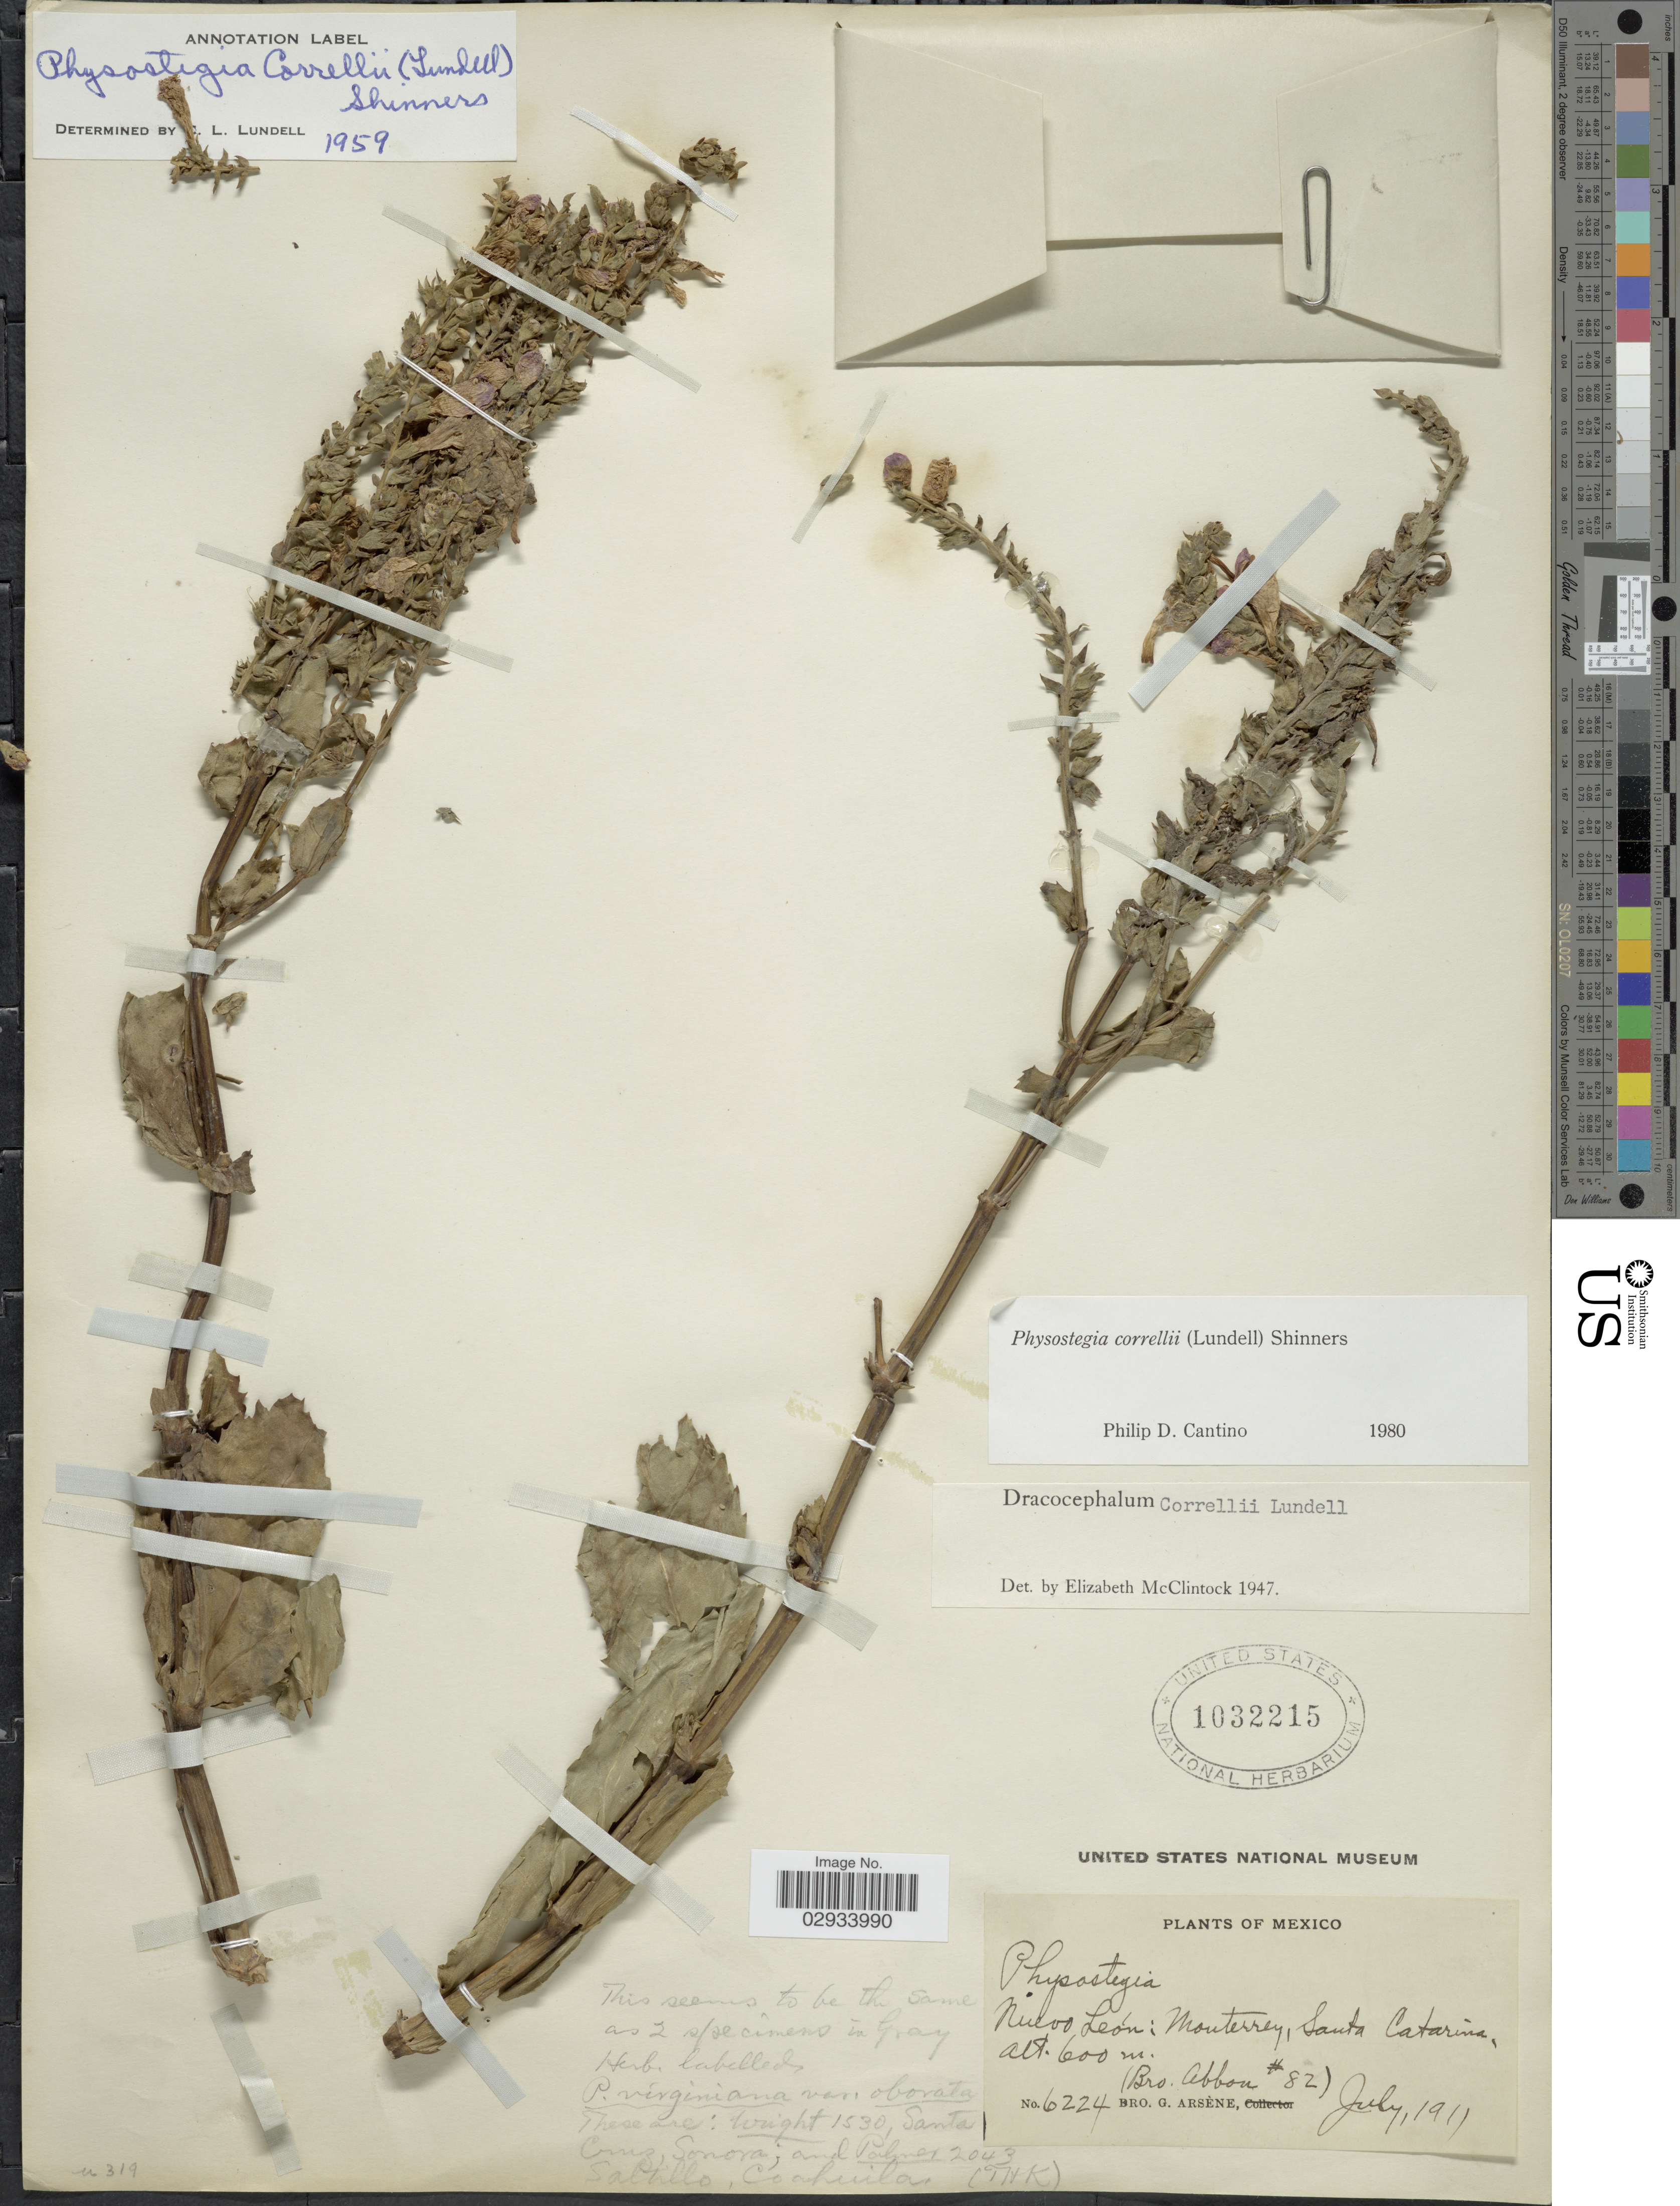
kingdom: Plantae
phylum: Tracheophyta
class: Magnoliopsida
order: Lamiales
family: Lamiaceae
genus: Physostegia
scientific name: Physostegia correllii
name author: (Lundell) Shinners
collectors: Bro. G. Arsène & Bro. Abbon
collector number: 82/6224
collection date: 1911-07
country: Mexico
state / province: Nuevo León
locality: Nuevo León: Monterrey, Santa Catarina.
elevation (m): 600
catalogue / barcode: US 1032215